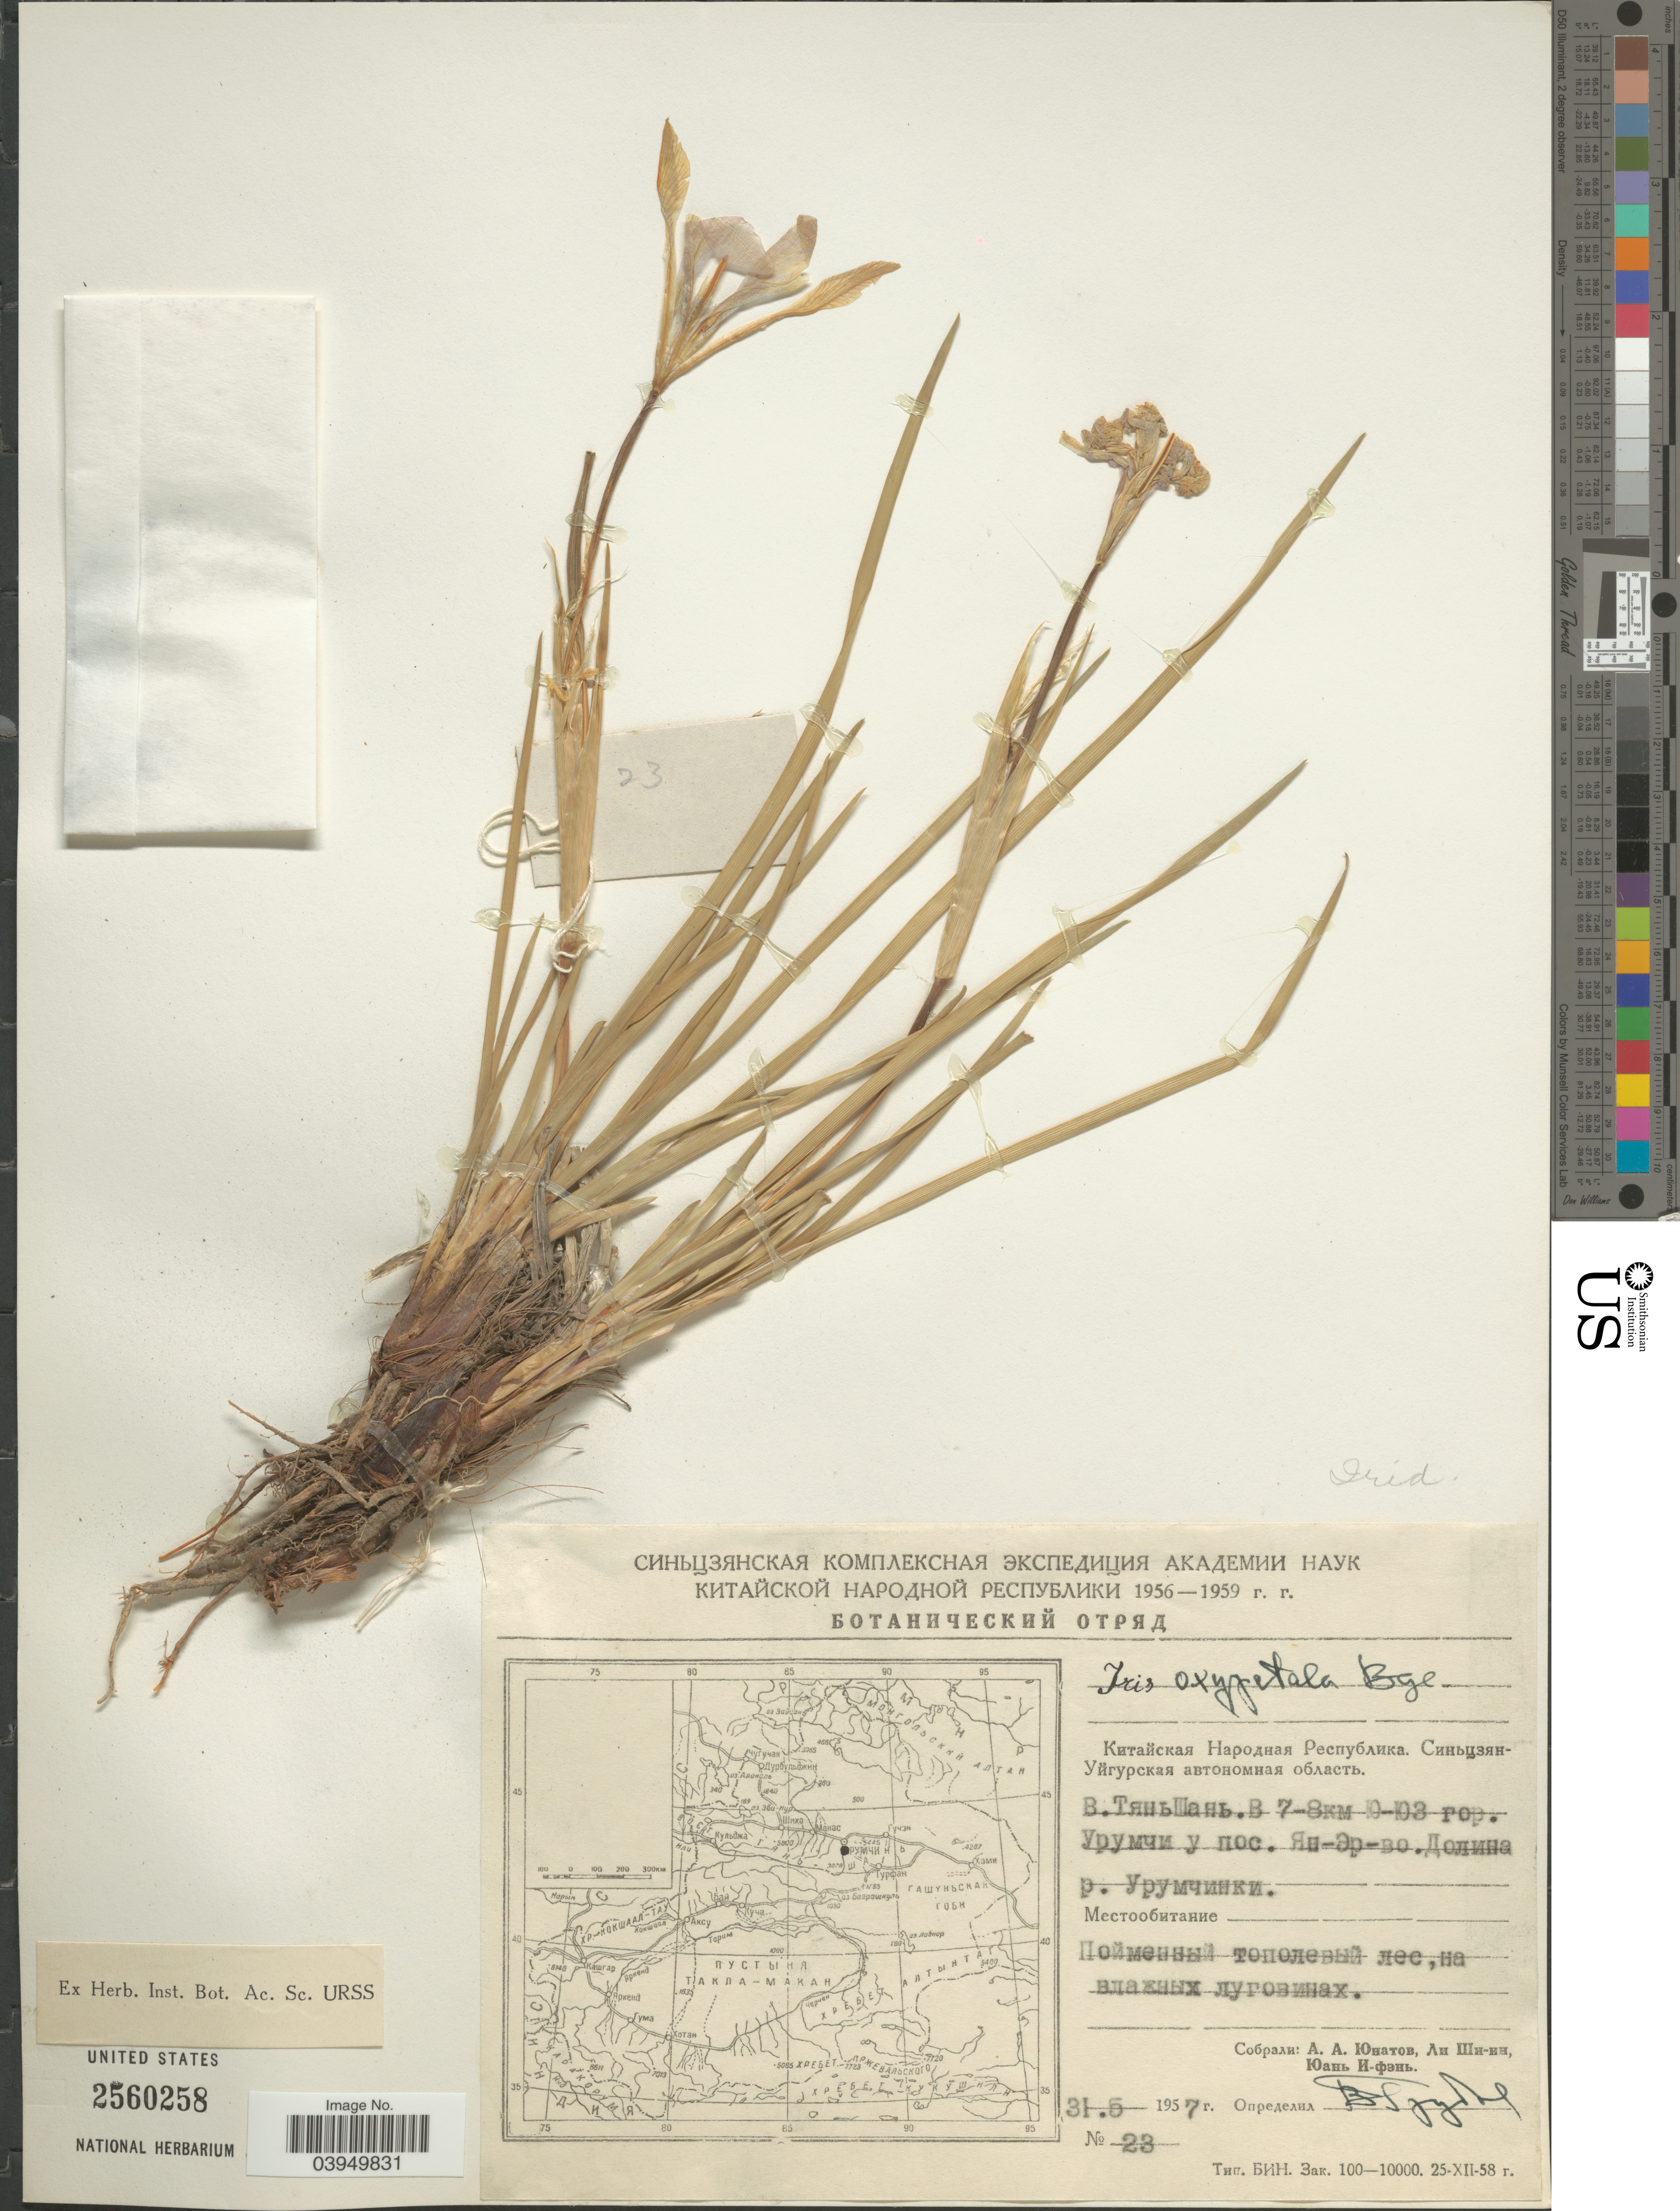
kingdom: Plantae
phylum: Tracheophyta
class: Liliopsida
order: Asparagales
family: Iridaceae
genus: Iris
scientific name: Iris oxypetala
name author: Bunge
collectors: A. Unatov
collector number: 23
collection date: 1957-05-31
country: China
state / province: Xinjiang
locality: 7-8 km SSW from Urumchi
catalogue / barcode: US 2560258